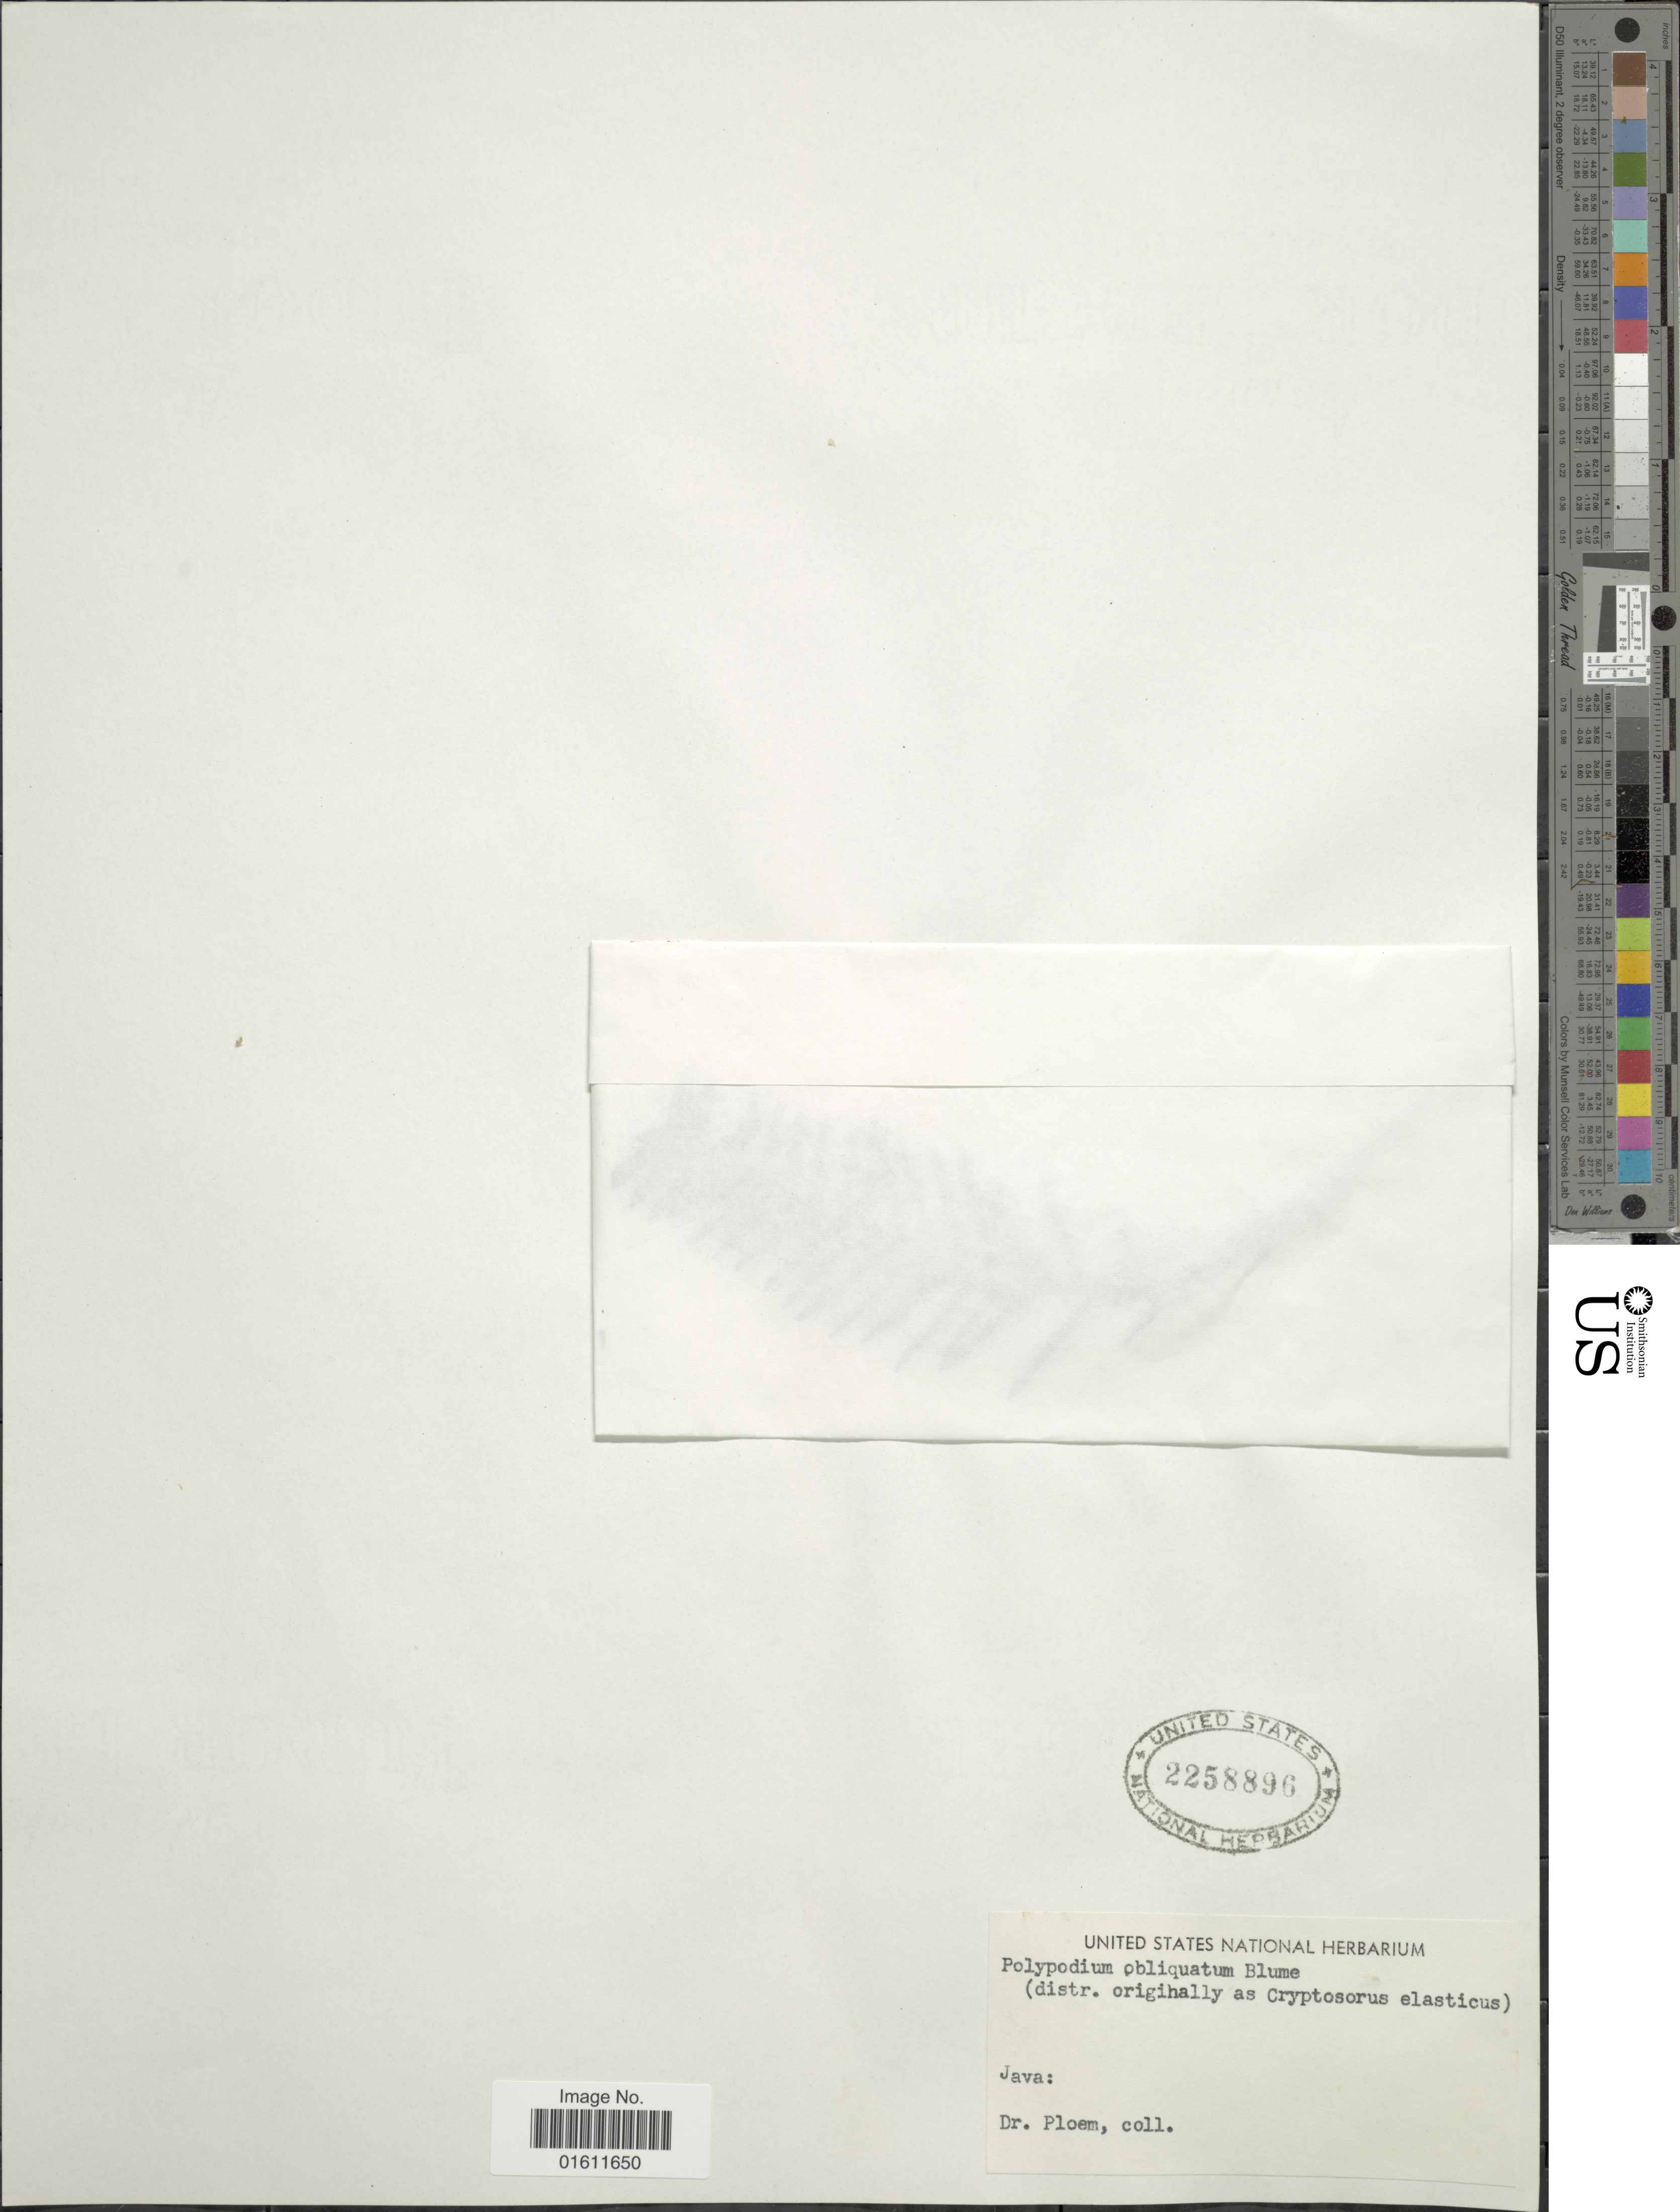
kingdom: Plantae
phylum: Tracheophyta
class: Polypodiopsida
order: Polypodiales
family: Polypodiaceae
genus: Prosaptia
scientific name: Prosaptia obliquata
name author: (Blume) Mett.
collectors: -. Ploem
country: Indonesia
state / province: Java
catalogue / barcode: US 2258896